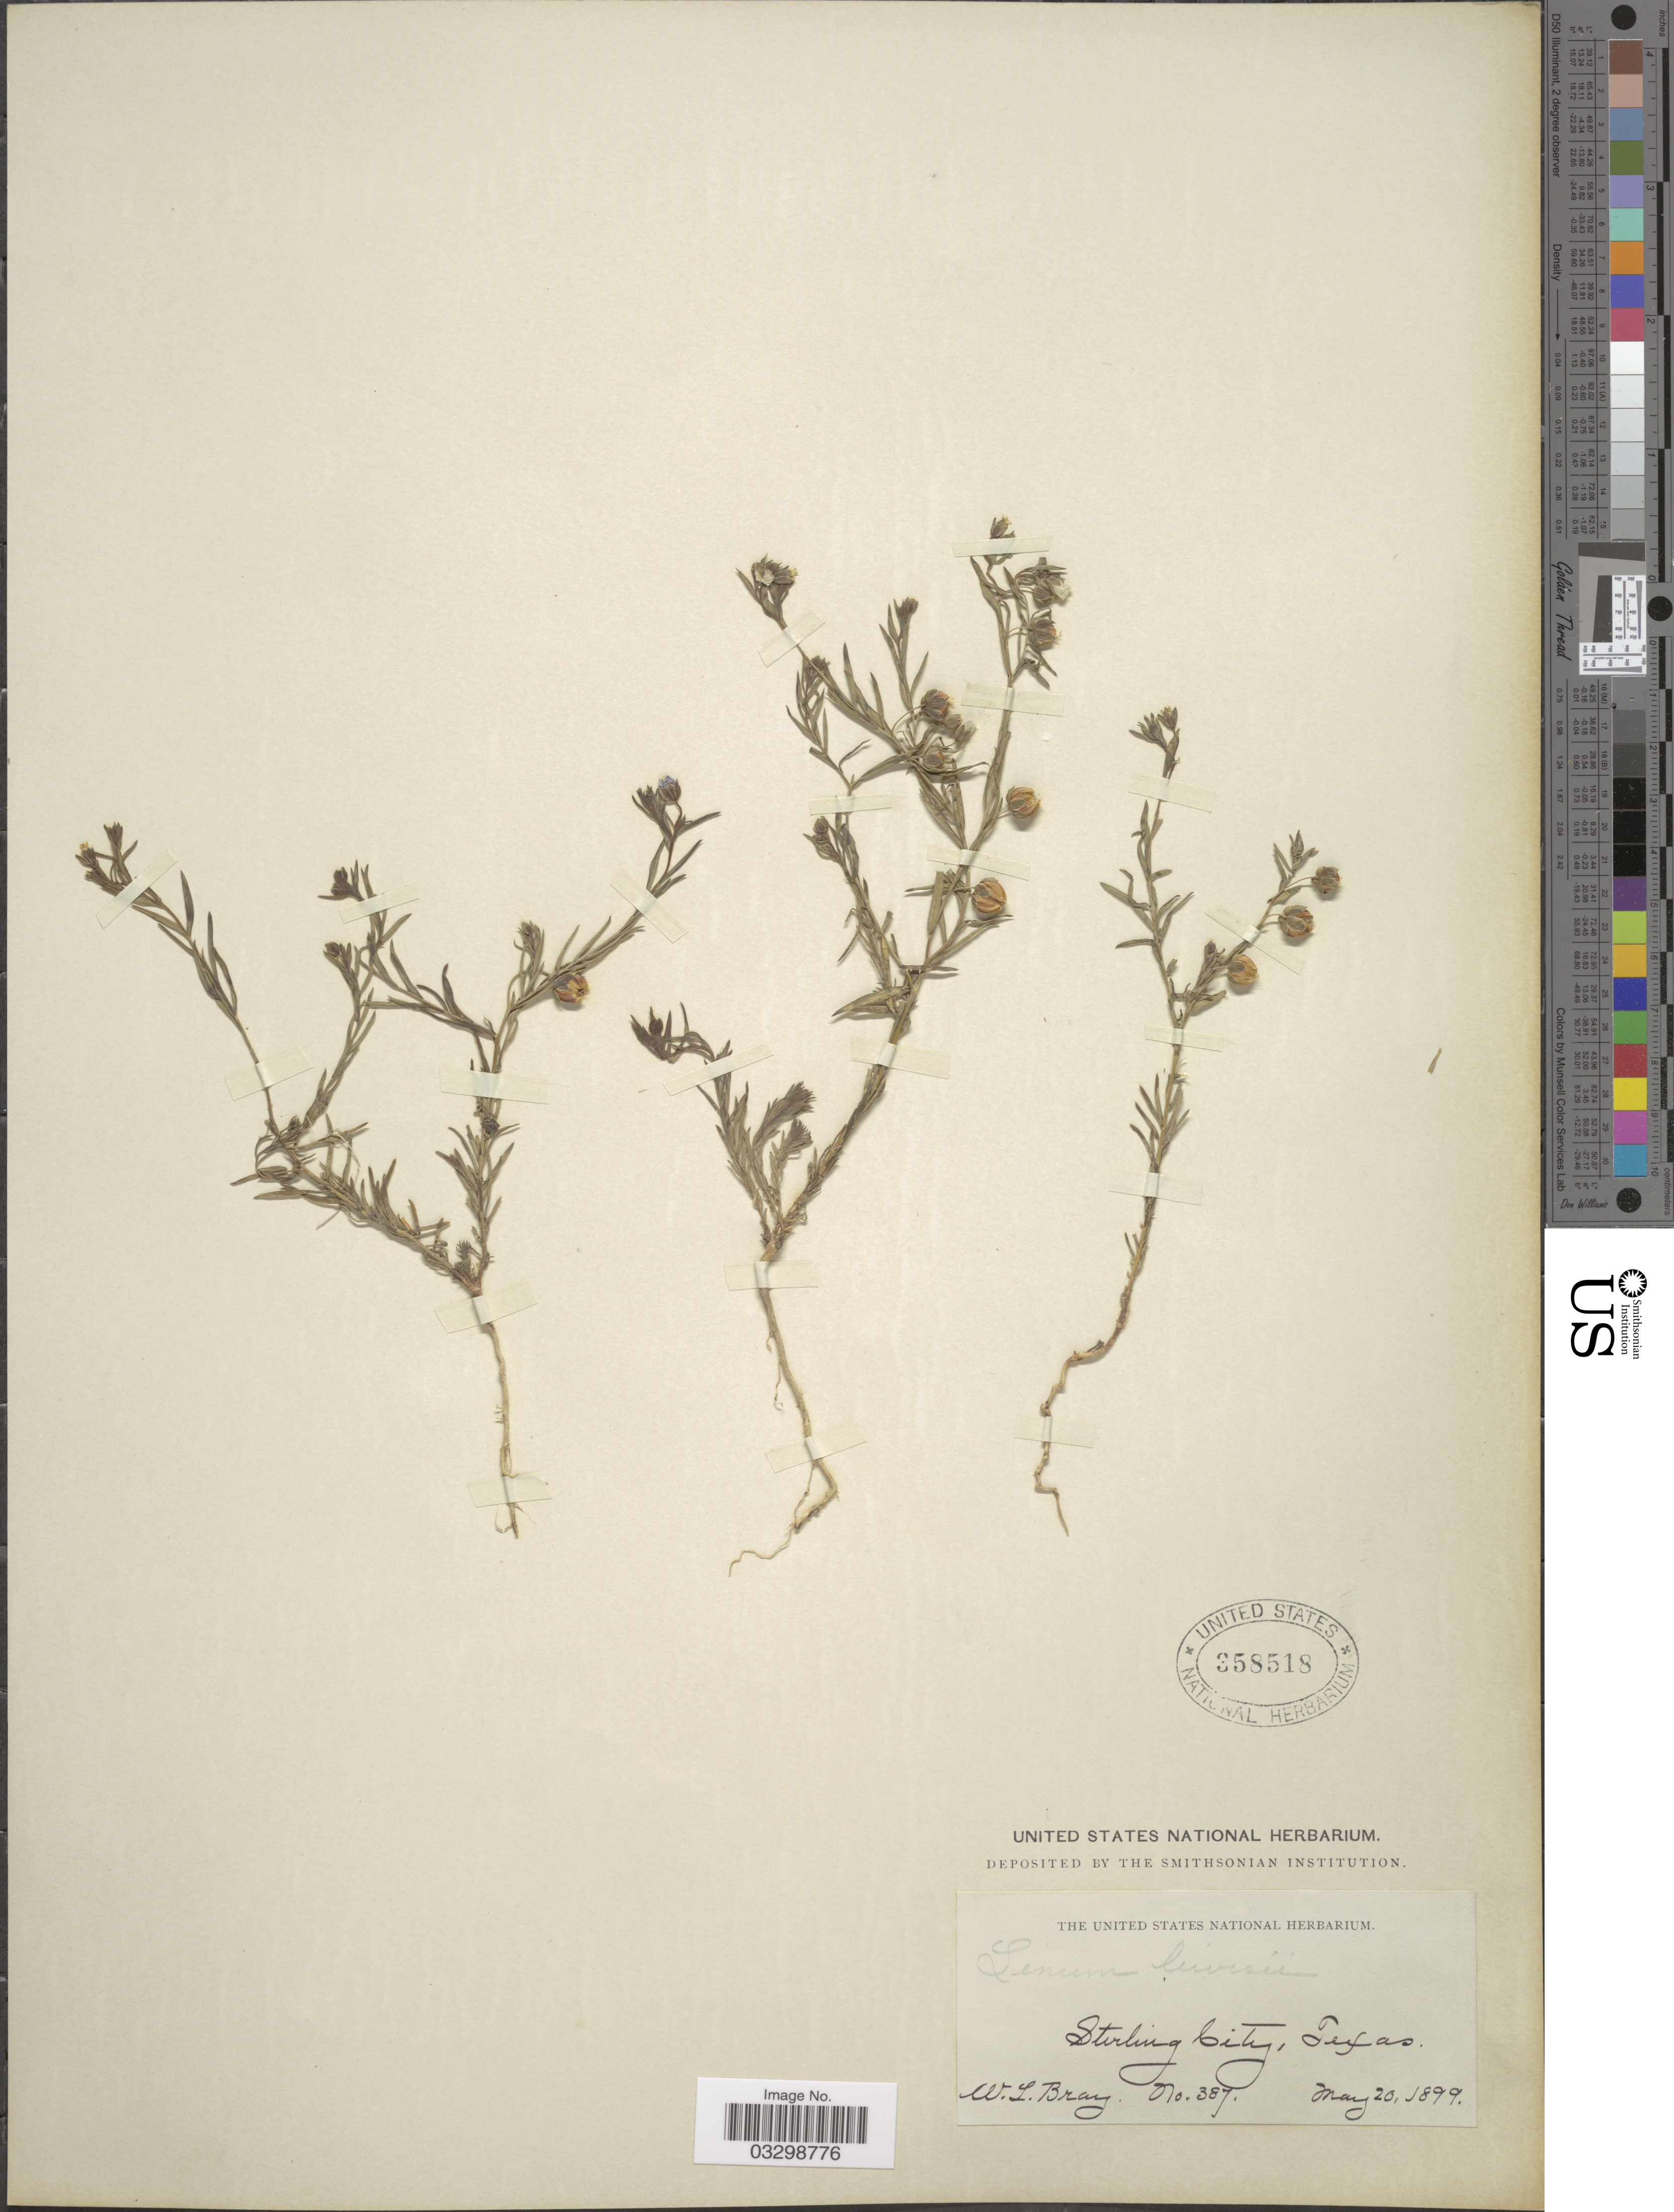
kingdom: Plantae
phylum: Tracheophyta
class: Magnoliopsida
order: Malpighiales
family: Linaceae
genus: Linum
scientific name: Linum lewisii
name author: Pursh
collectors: W. L. Bray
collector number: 387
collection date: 1899-05-20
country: United States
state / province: Texas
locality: Sterling City.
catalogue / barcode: US 358518